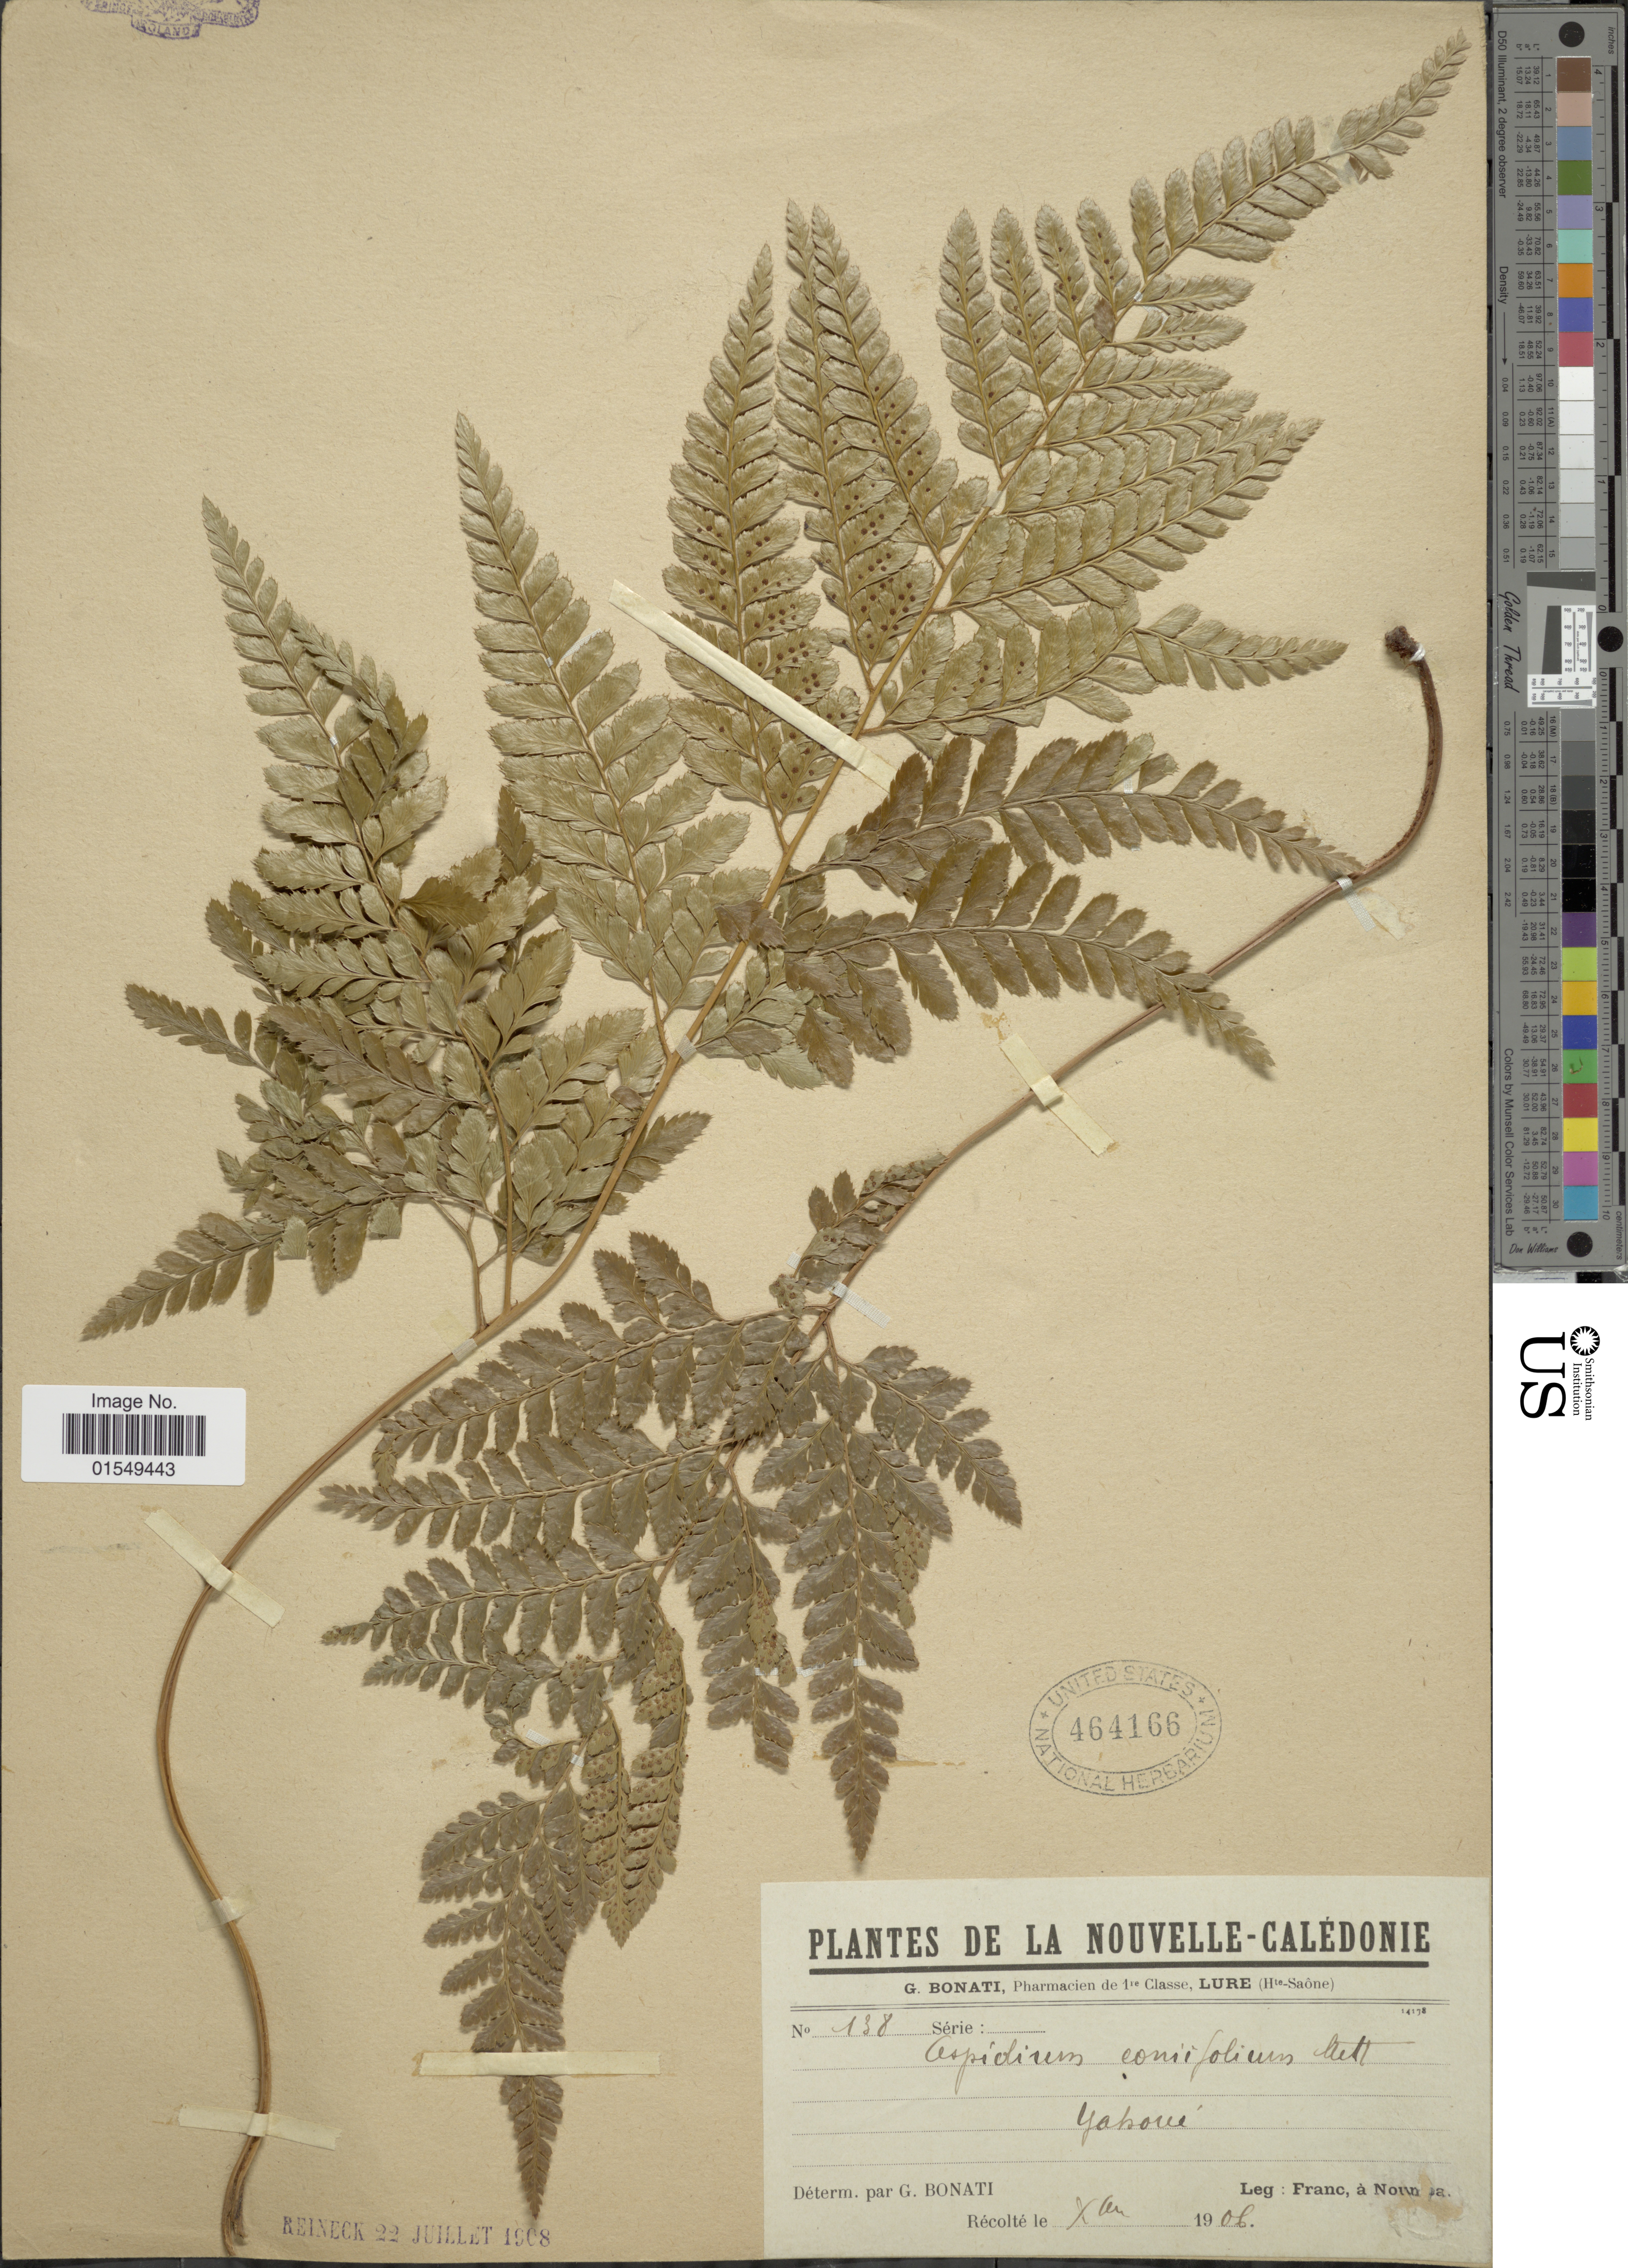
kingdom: Plantae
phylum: Tracheophyta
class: Polypodiopsida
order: Polypodiales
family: Dryopteridaceae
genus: Arachniodes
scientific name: Arachniodes aristata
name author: (G. Forst.) Tindale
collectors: Franc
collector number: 138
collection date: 1906-10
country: New Caledonia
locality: Nouvelle-Caledonie, Yahoue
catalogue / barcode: US 464166